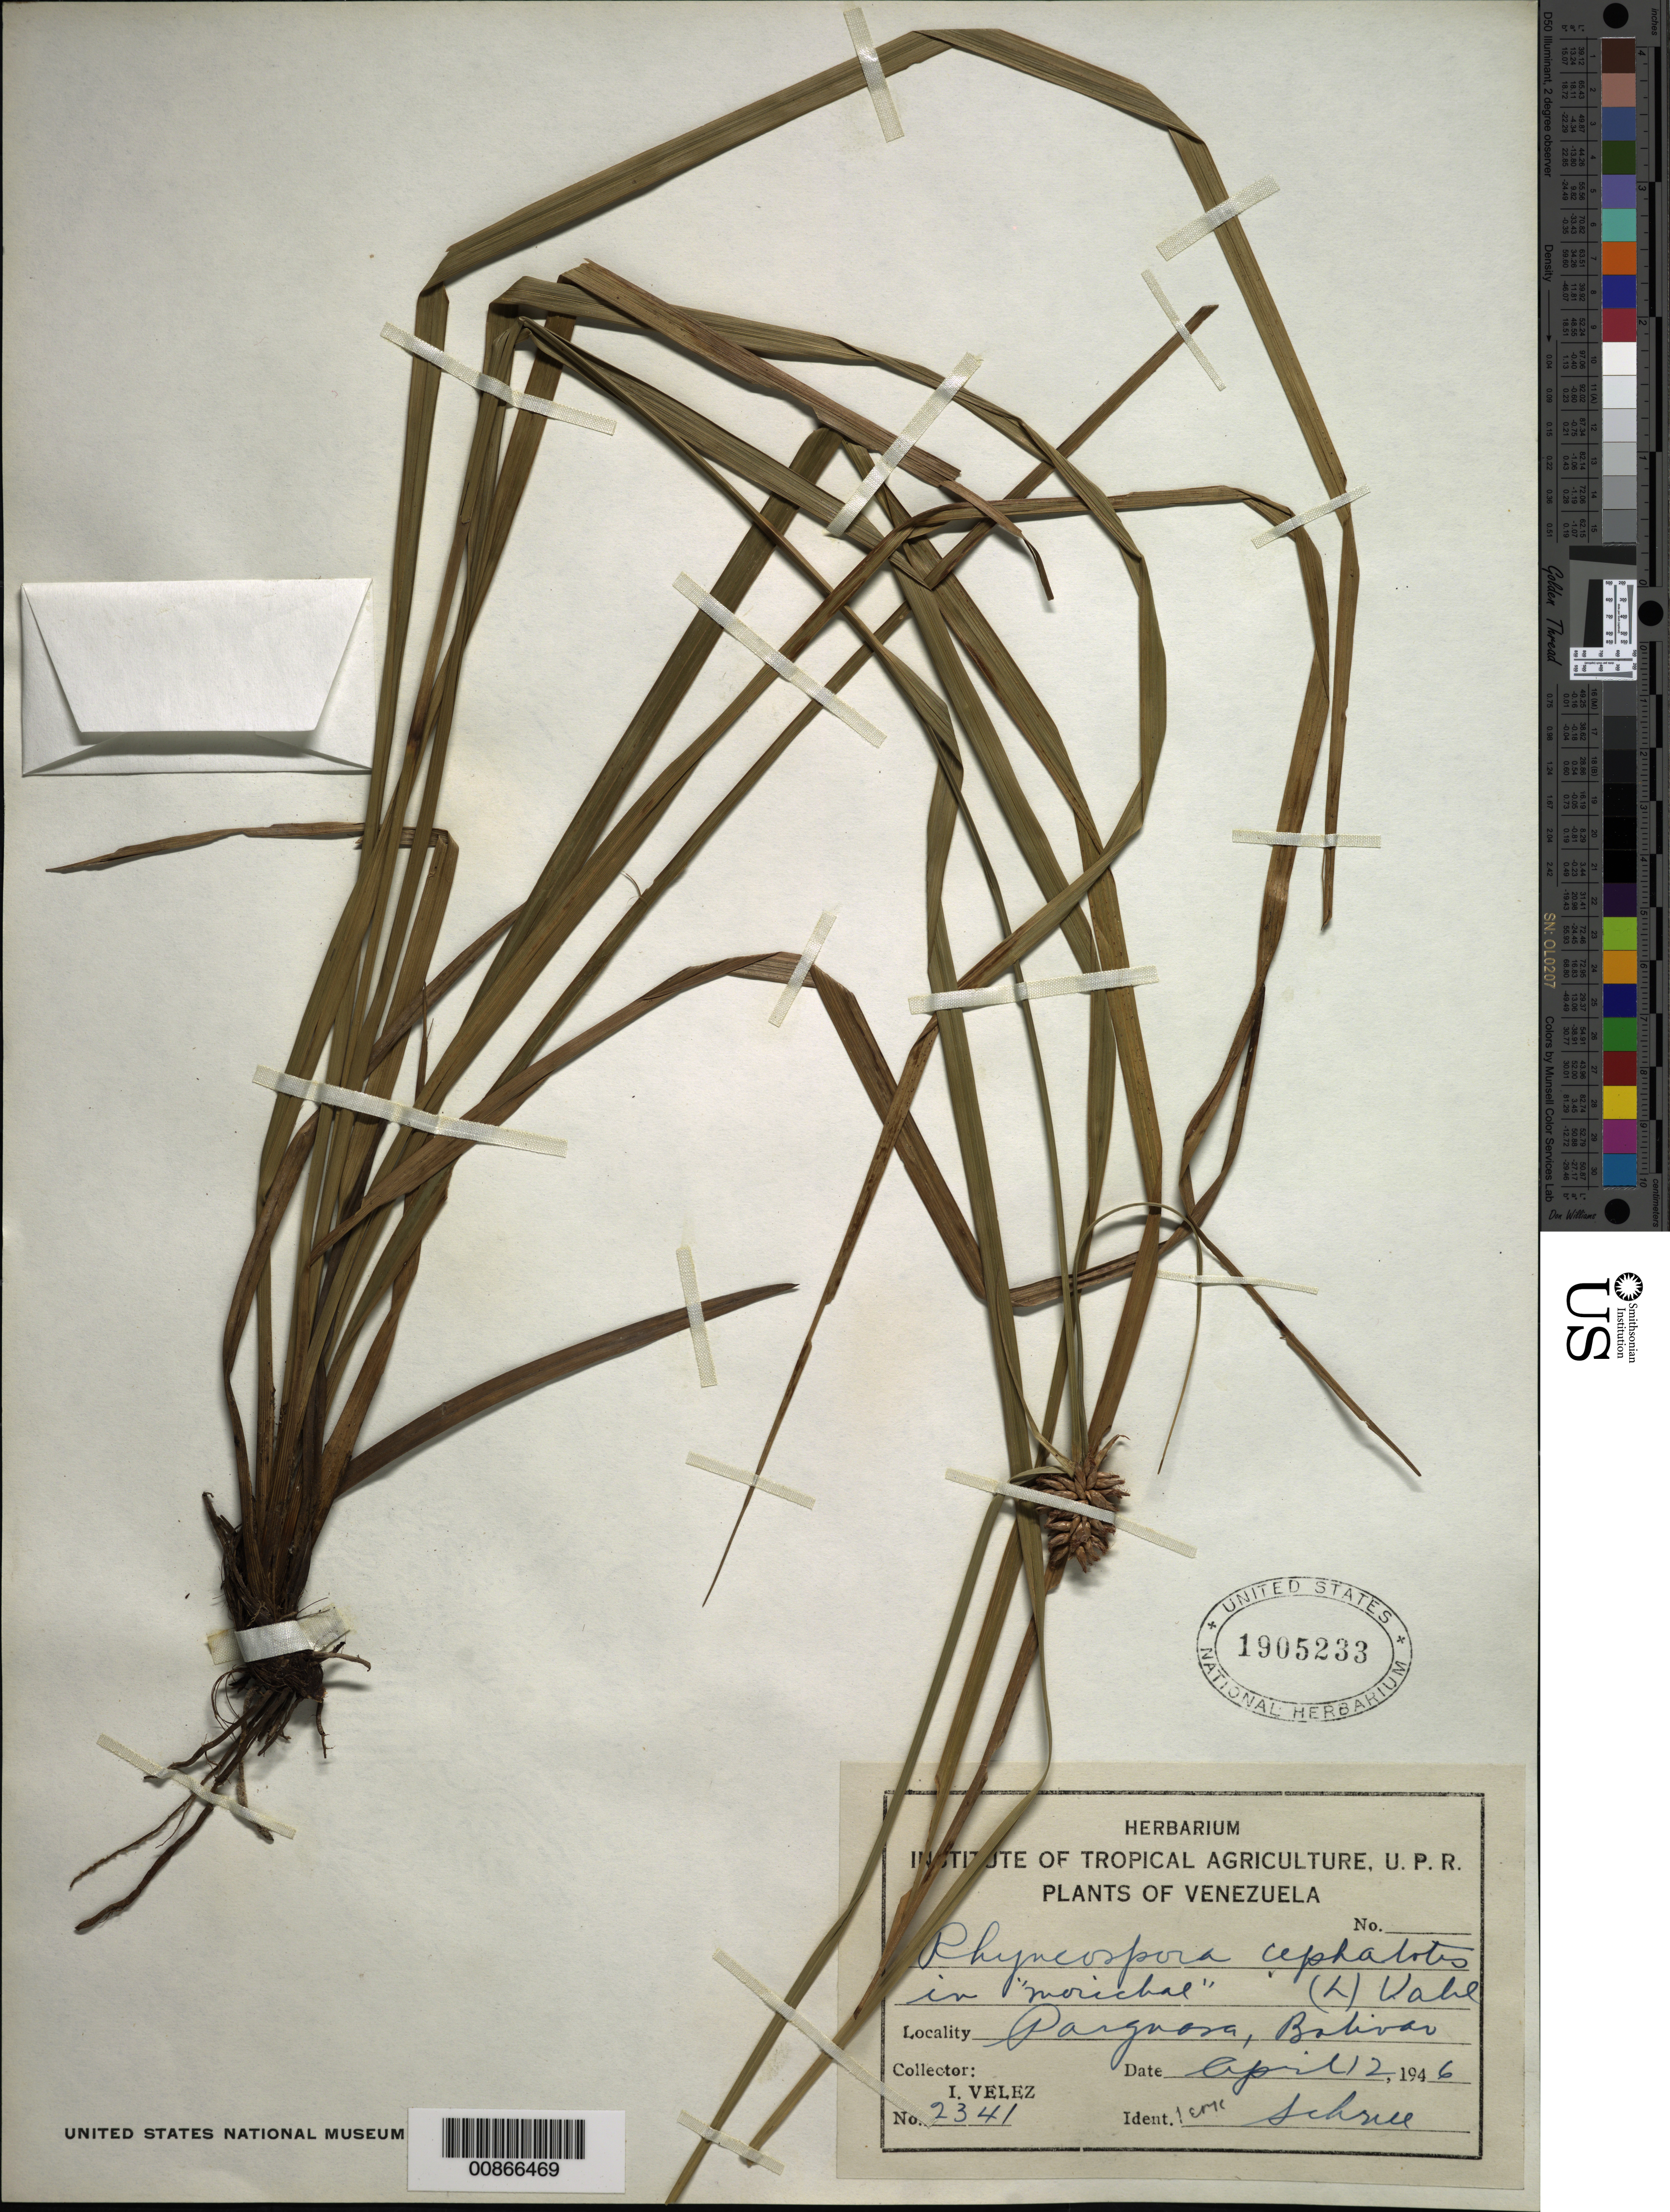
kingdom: Plantae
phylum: Tracheophyta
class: Liliopsida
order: Poales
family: Cyperaceae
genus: Rhynchospora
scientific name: Rhynchospora cephalotes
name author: (L.) Vahl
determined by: Killip, Ellsworth P.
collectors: I. Velez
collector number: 2341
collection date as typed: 12-Apr-46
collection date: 1946-04-12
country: Venezuela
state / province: Bolívar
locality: Parguasa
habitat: Morichal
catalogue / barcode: US 1905233